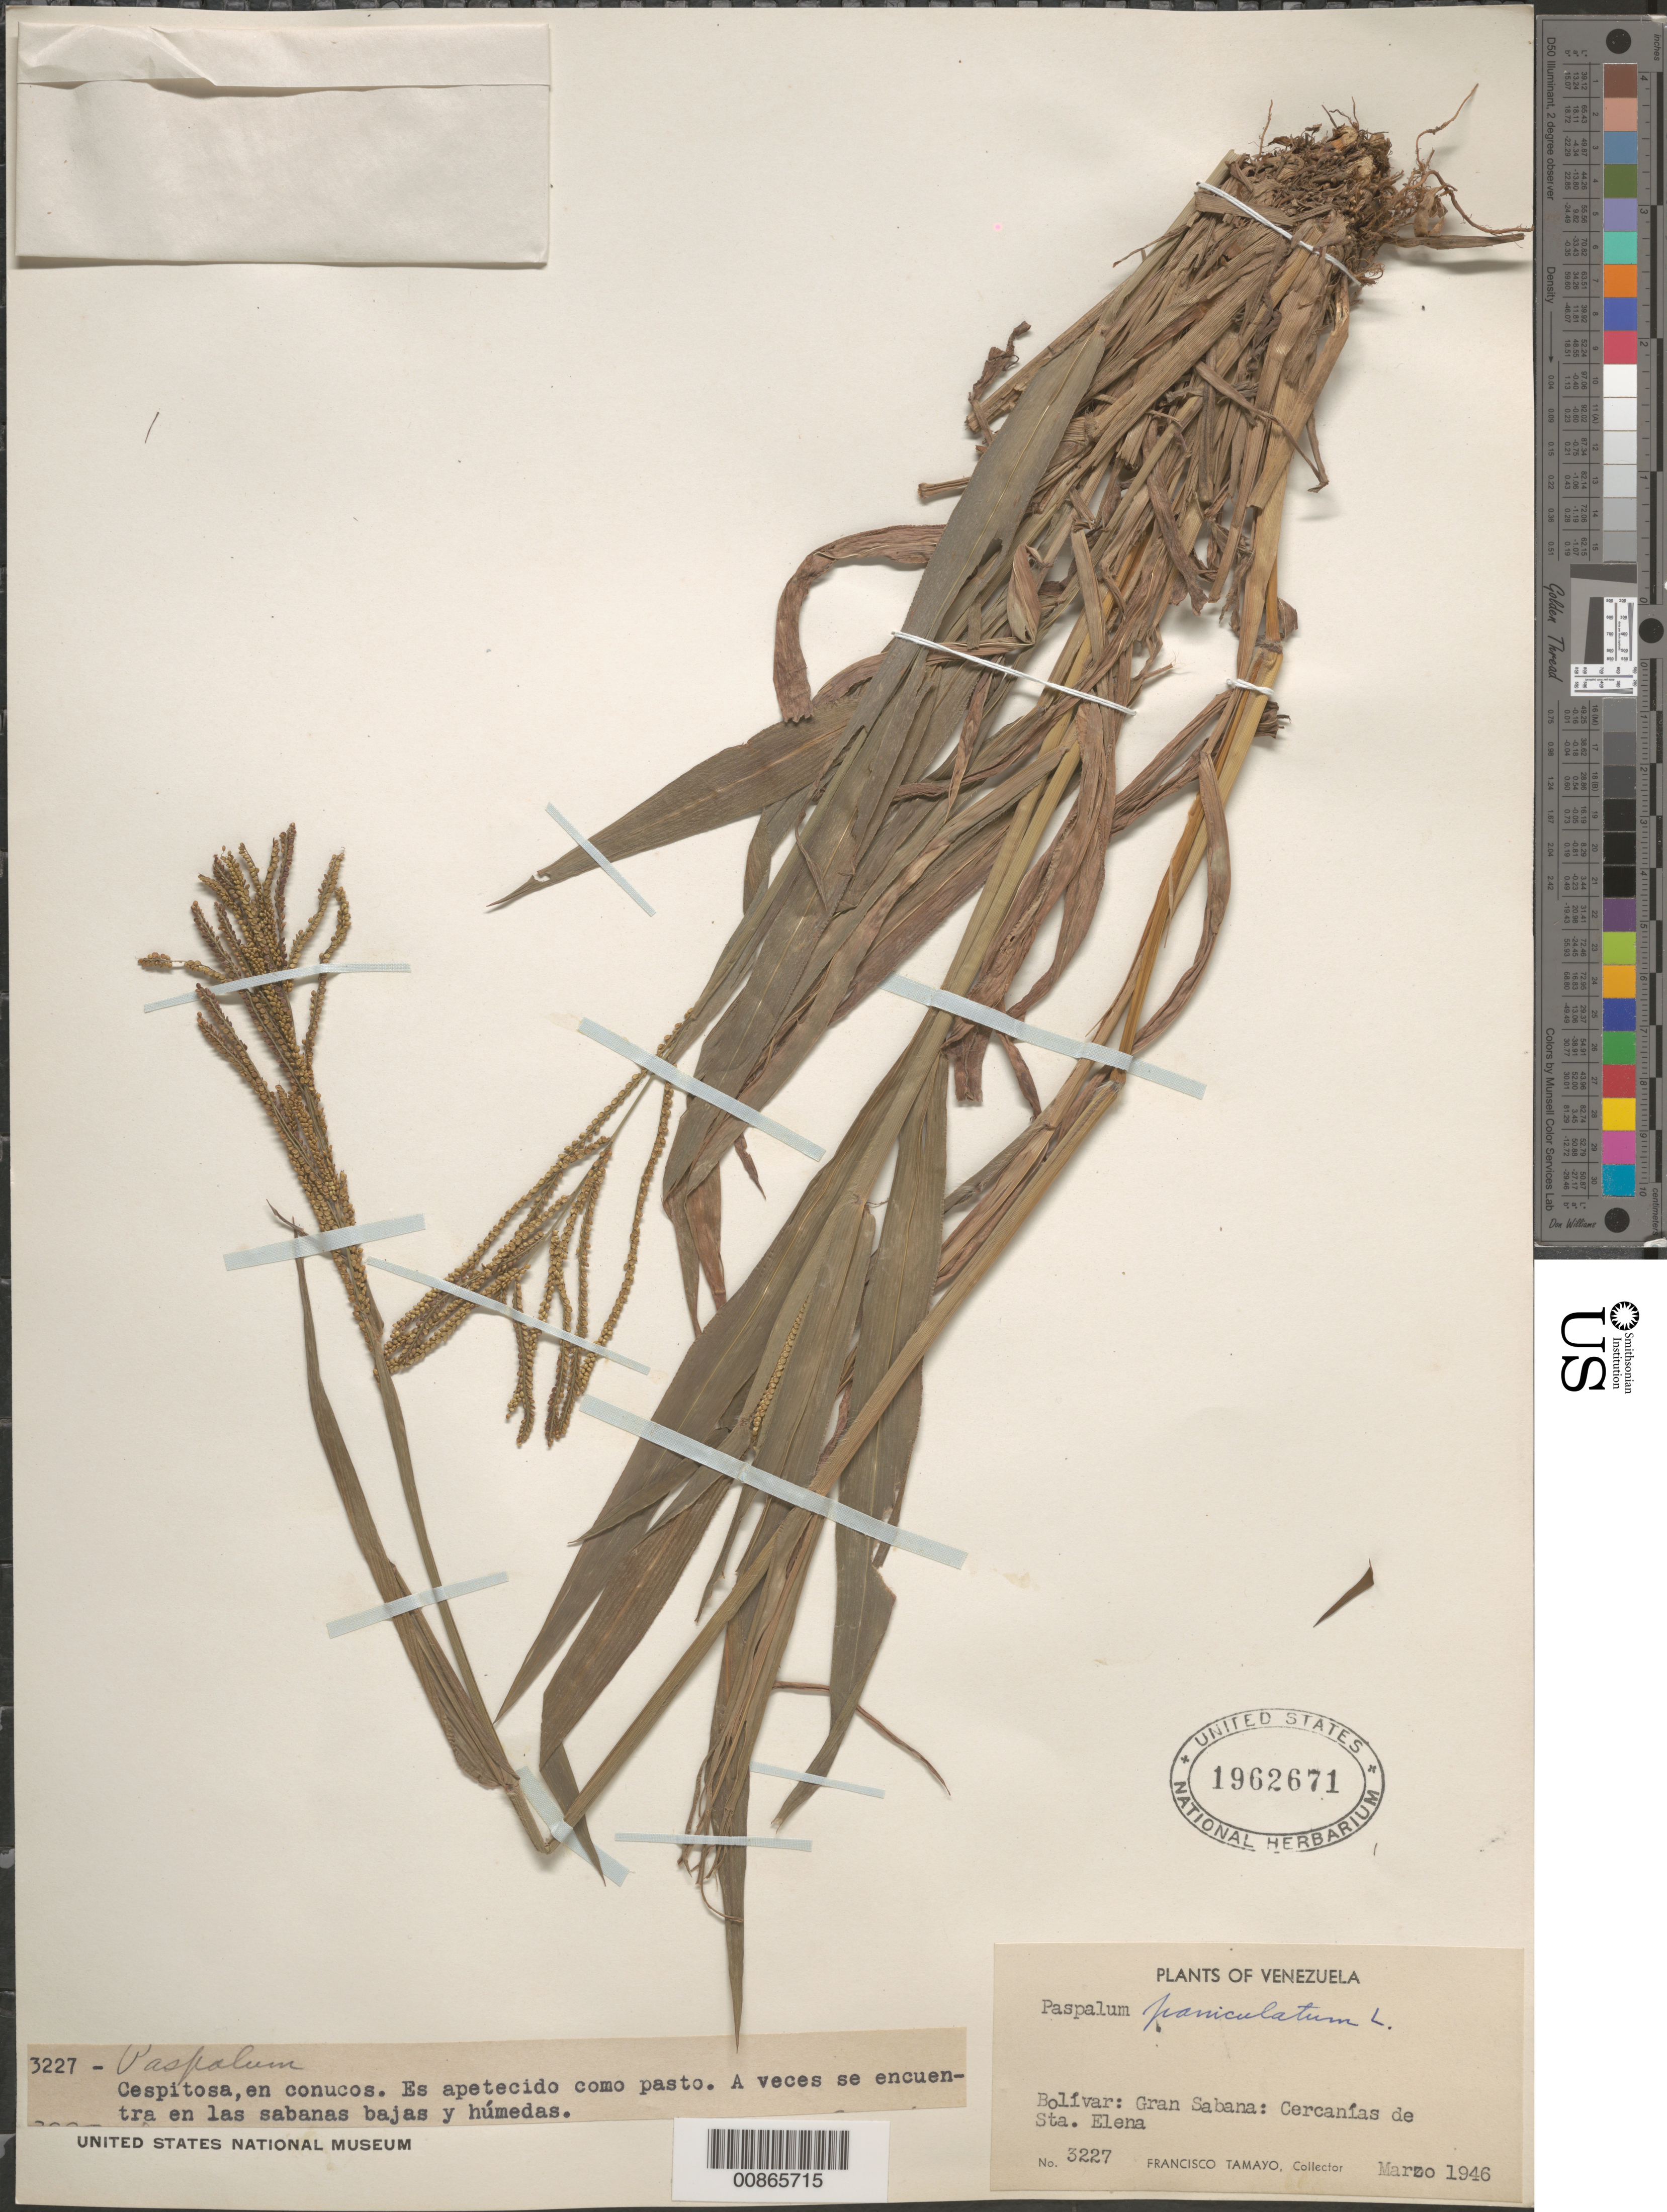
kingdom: Plantae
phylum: Tracheophyta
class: Liliopsida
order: Poales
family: Poaceae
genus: Paspalum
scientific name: Paspalum paniculatum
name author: L.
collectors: F. Tamayo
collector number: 3227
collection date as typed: Mar-46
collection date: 1946-03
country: Venezuela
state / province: Bolívar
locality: Gran Sabana, Sta. Elena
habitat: Cunucos; a veces se encuentra en las sabanas bajas y húmedas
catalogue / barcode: US 1962671